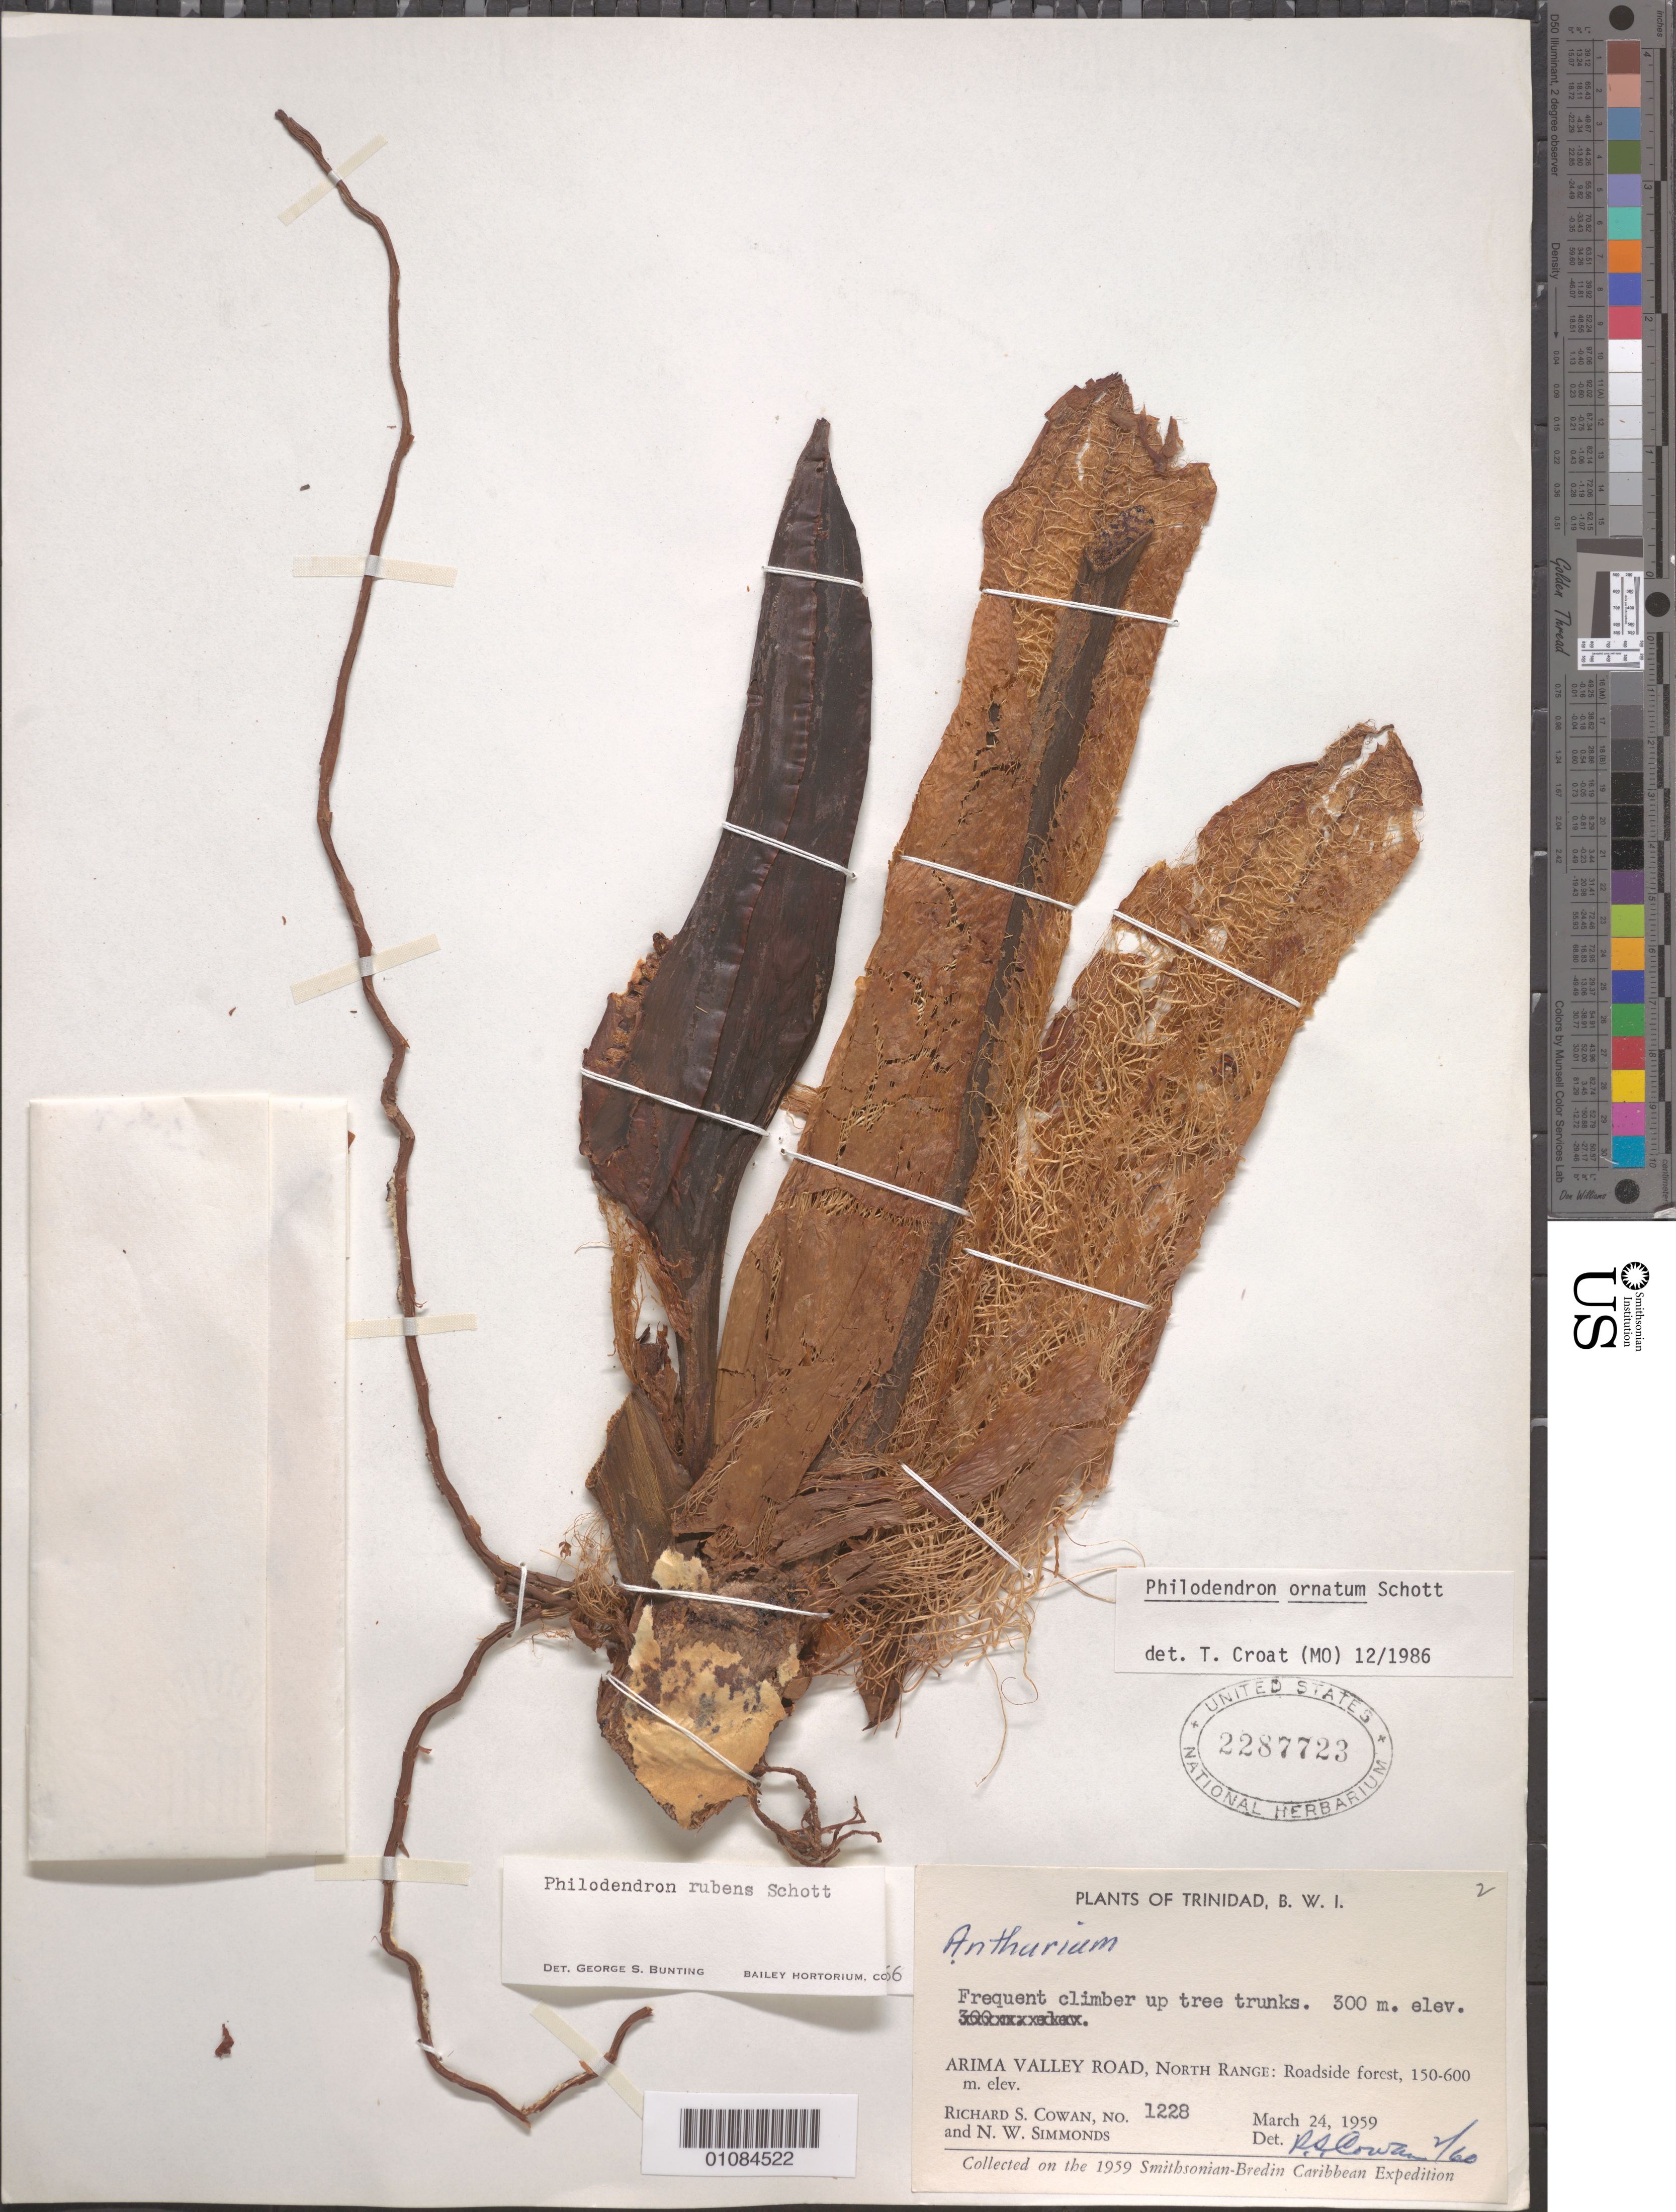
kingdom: Plantae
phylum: Tracheophyta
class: Liliopsida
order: Alismatales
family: Araceae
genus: Philodendron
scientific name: Philodendron ornatum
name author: Schott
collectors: R. S. Cowan & N. W. Simmonds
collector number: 1228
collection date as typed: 24 Mar 1959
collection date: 1959-03-24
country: Trinidad and Tobago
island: Trinidad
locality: Arima Valley Road, North Range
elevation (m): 300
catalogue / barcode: US 2287723